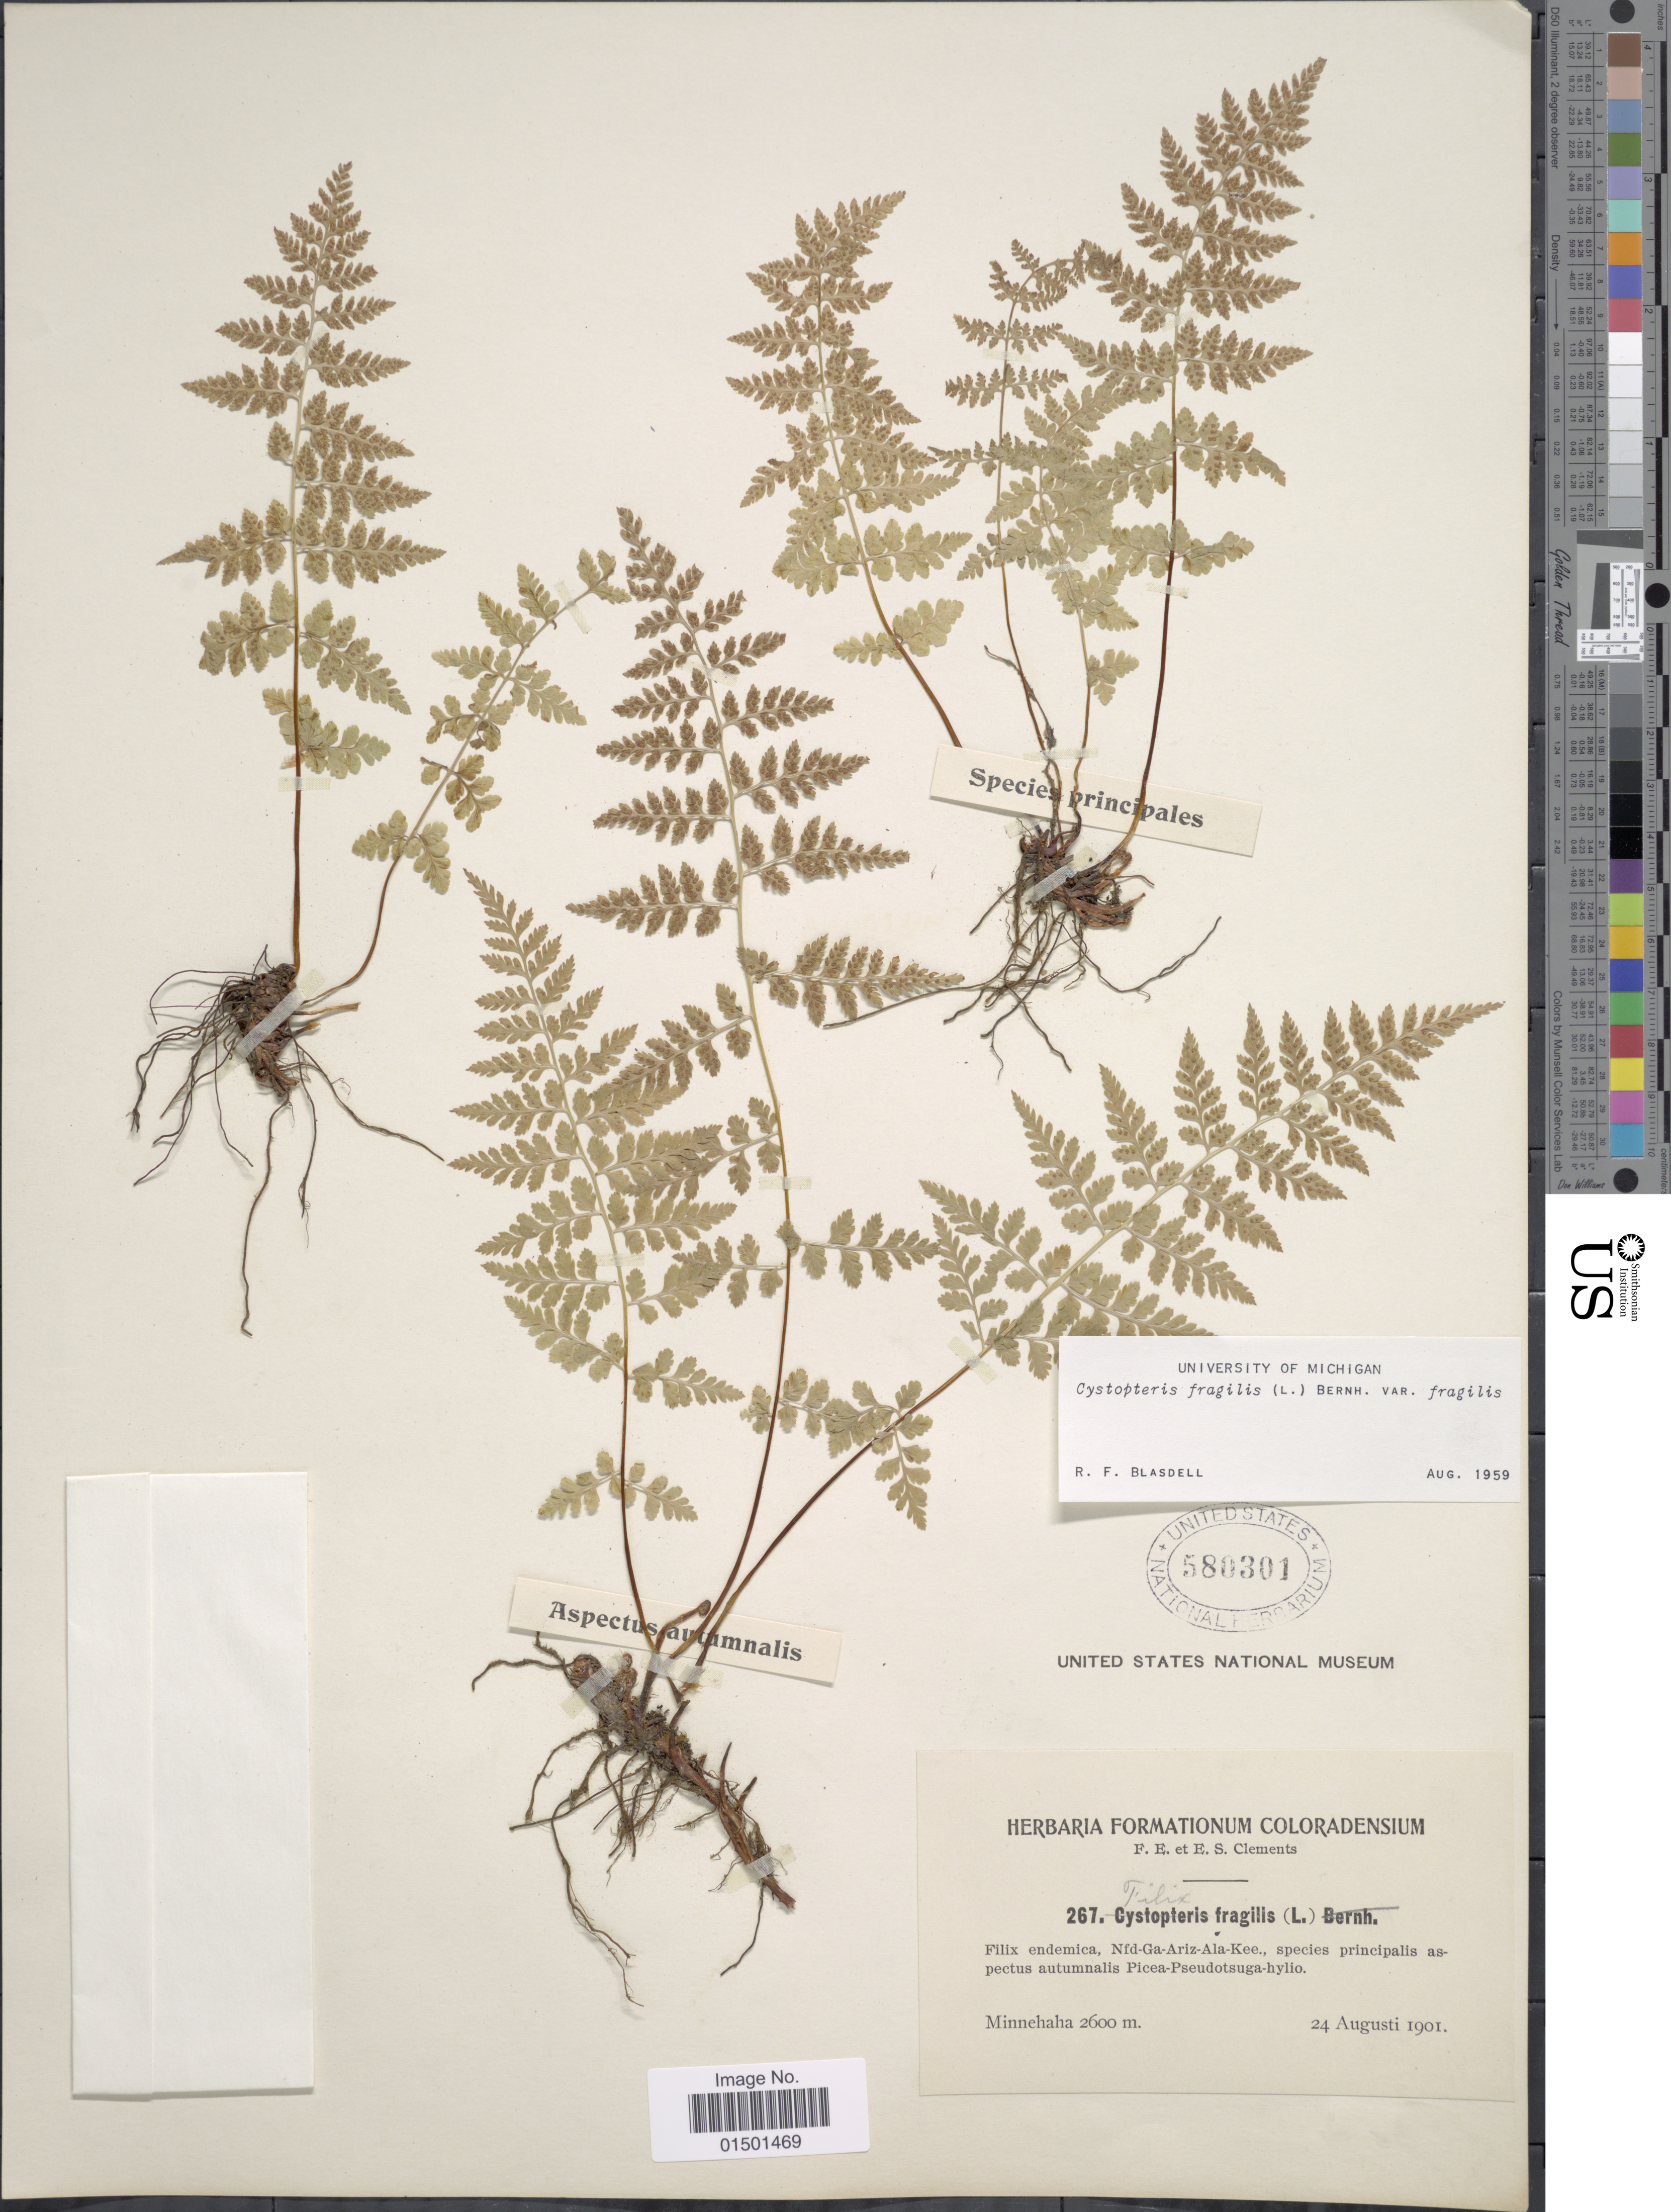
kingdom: Plantae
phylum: Tracheophyta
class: Polypodiopsida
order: Polypodiales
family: Cystopteridaceae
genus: Cystopteris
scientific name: Cystopteris fragilis var. fragilis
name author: (L.) Bernh.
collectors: F. E. Clements & E. S. Clements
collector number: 267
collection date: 1901-08-24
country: United States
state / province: Colorado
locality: Minnehaha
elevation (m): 2600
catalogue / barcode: US 580301